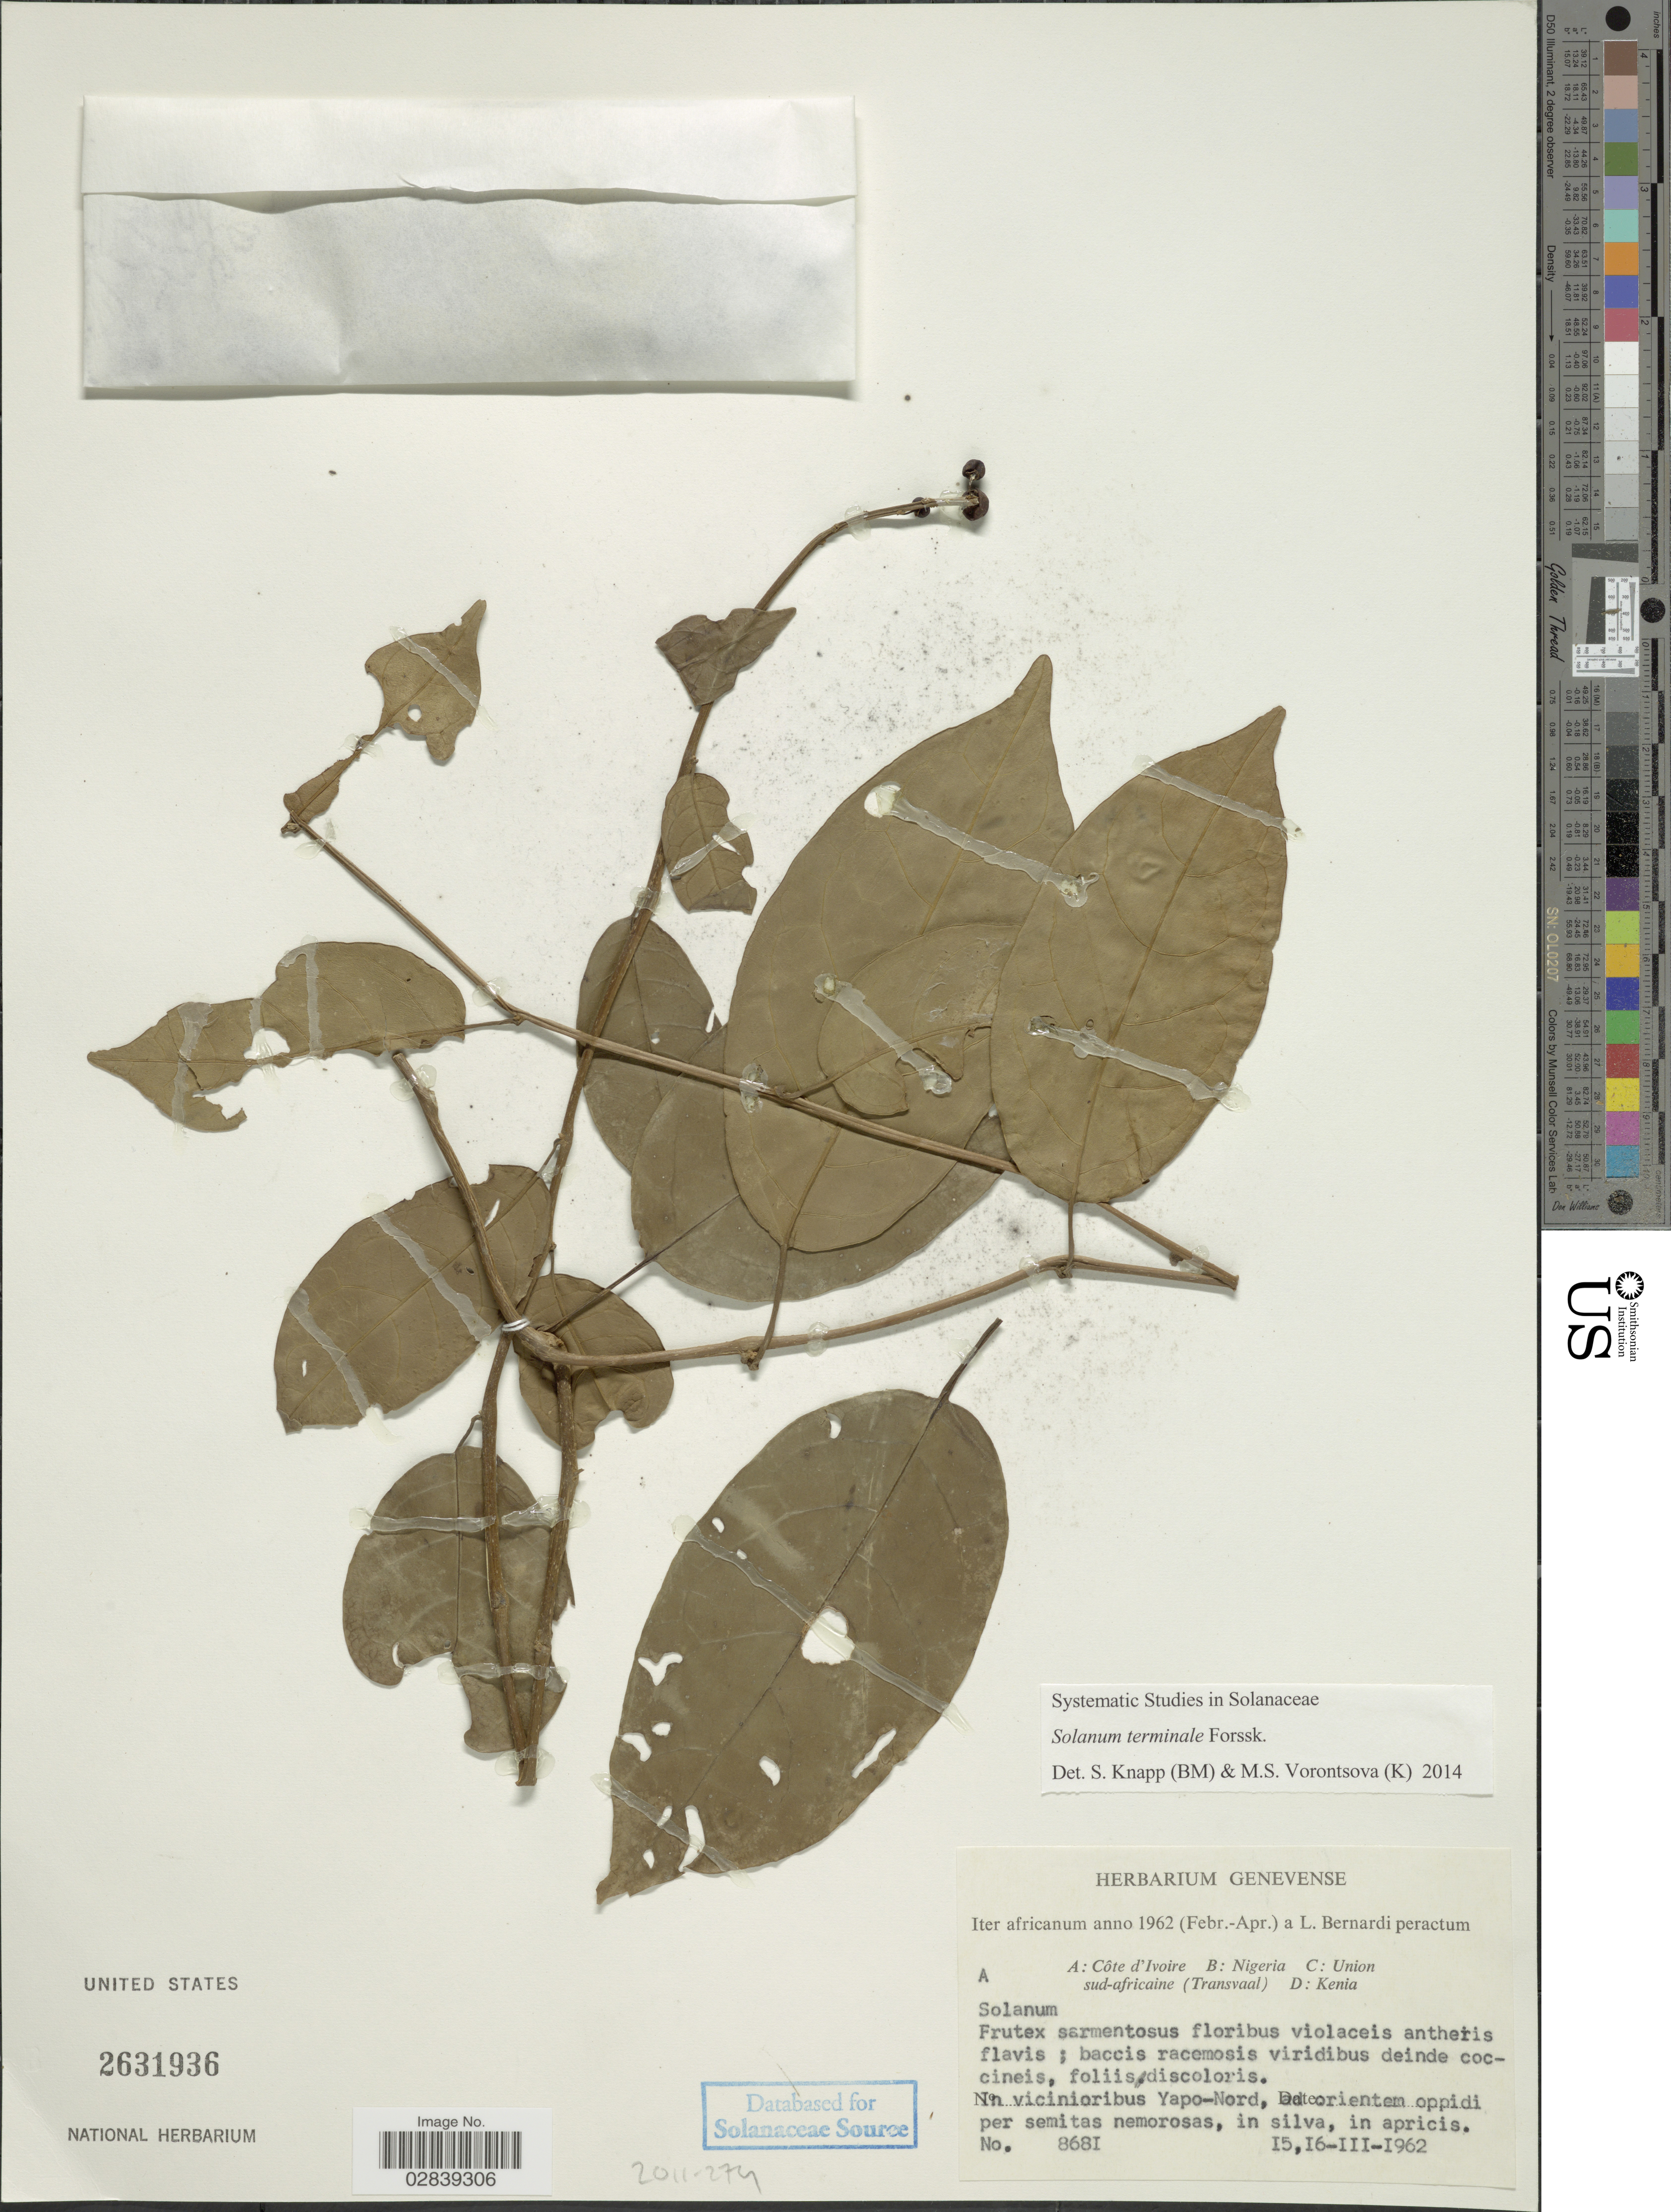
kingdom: Plantae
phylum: Tracheophyta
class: Magnoliopsida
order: Solanales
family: Solanaceae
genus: Solanum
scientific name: Solanum terminale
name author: Forssk.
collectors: L. Bernardi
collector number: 8681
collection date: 1962-03-15/1962-03-16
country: Ivory Coast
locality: Côte d'Ivoire, in vicinioribus Yapo-Nord, ad orientem oppidi per semitas nemorosas, in silva, in apricis.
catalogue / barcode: US 2631936